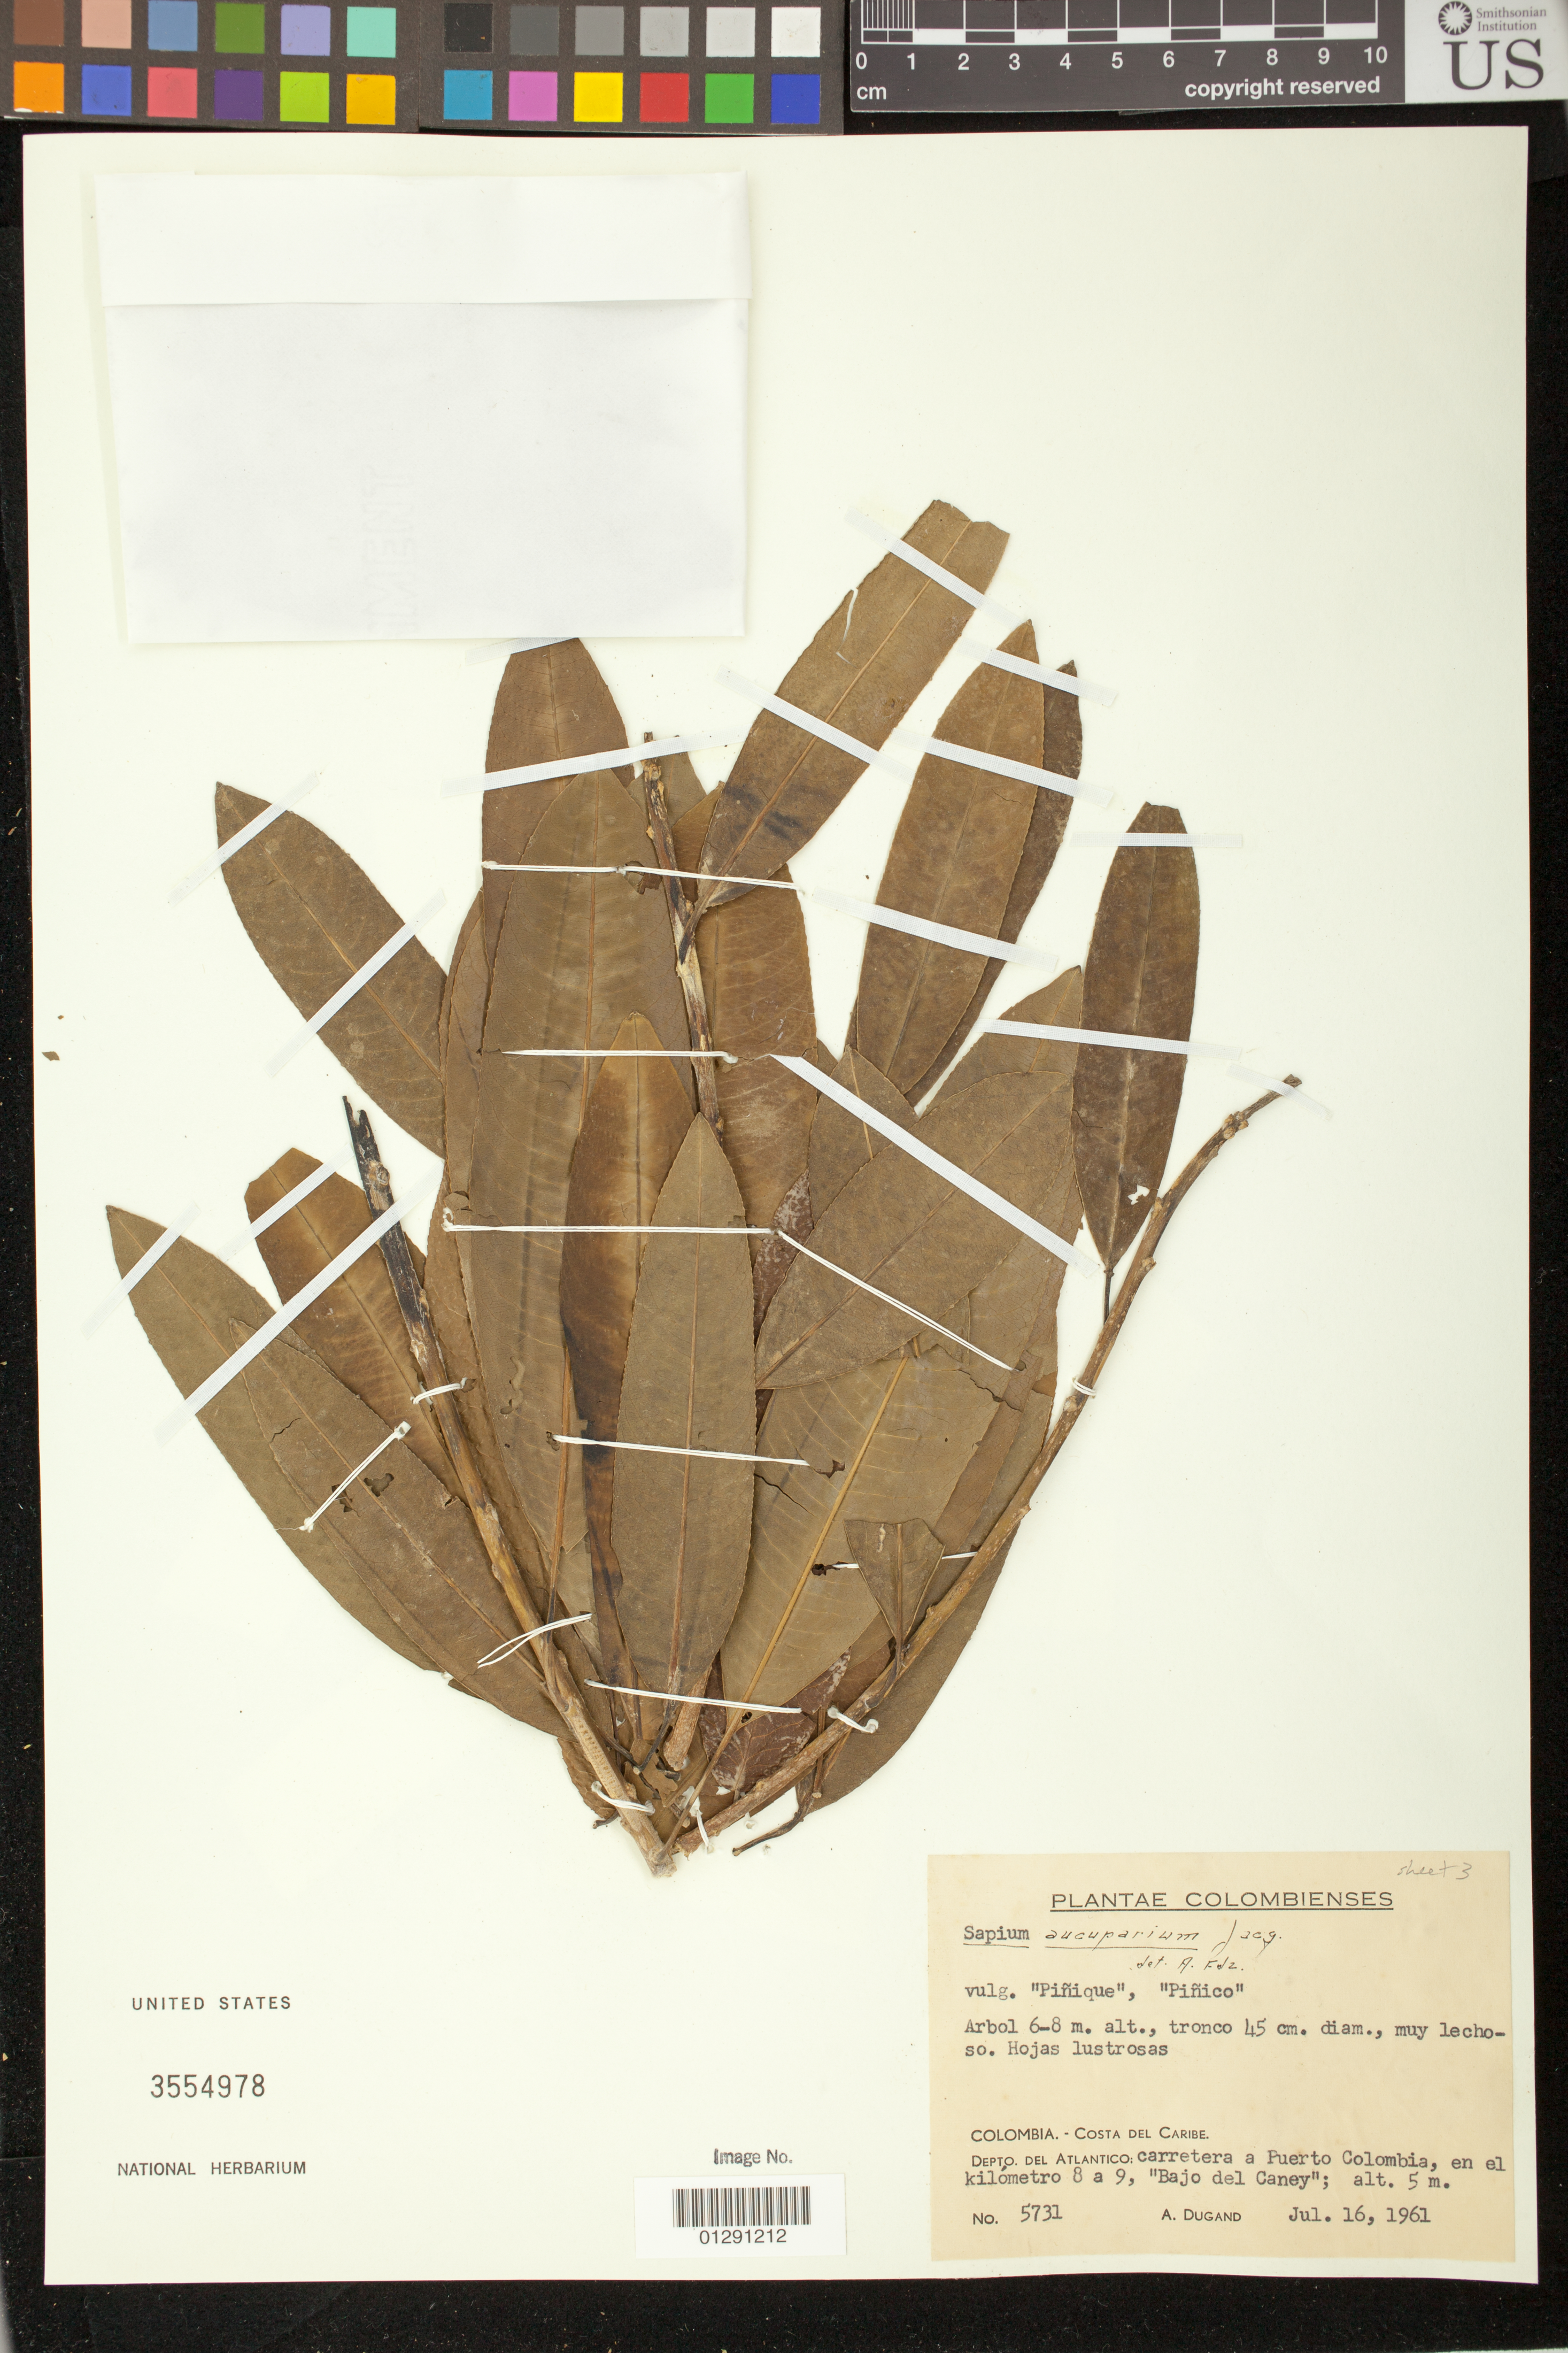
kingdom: Plantae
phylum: Tracheophyta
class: Magnoliopsida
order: Malpighiales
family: Euphorbiaceae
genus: Sapium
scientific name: Sapium glandulatum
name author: (Vell.) Pax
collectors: A. Dugand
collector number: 5731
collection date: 1961-07-16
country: Colombia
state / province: Atlantico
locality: "Bajo del Caney"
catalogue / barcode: US 3554978